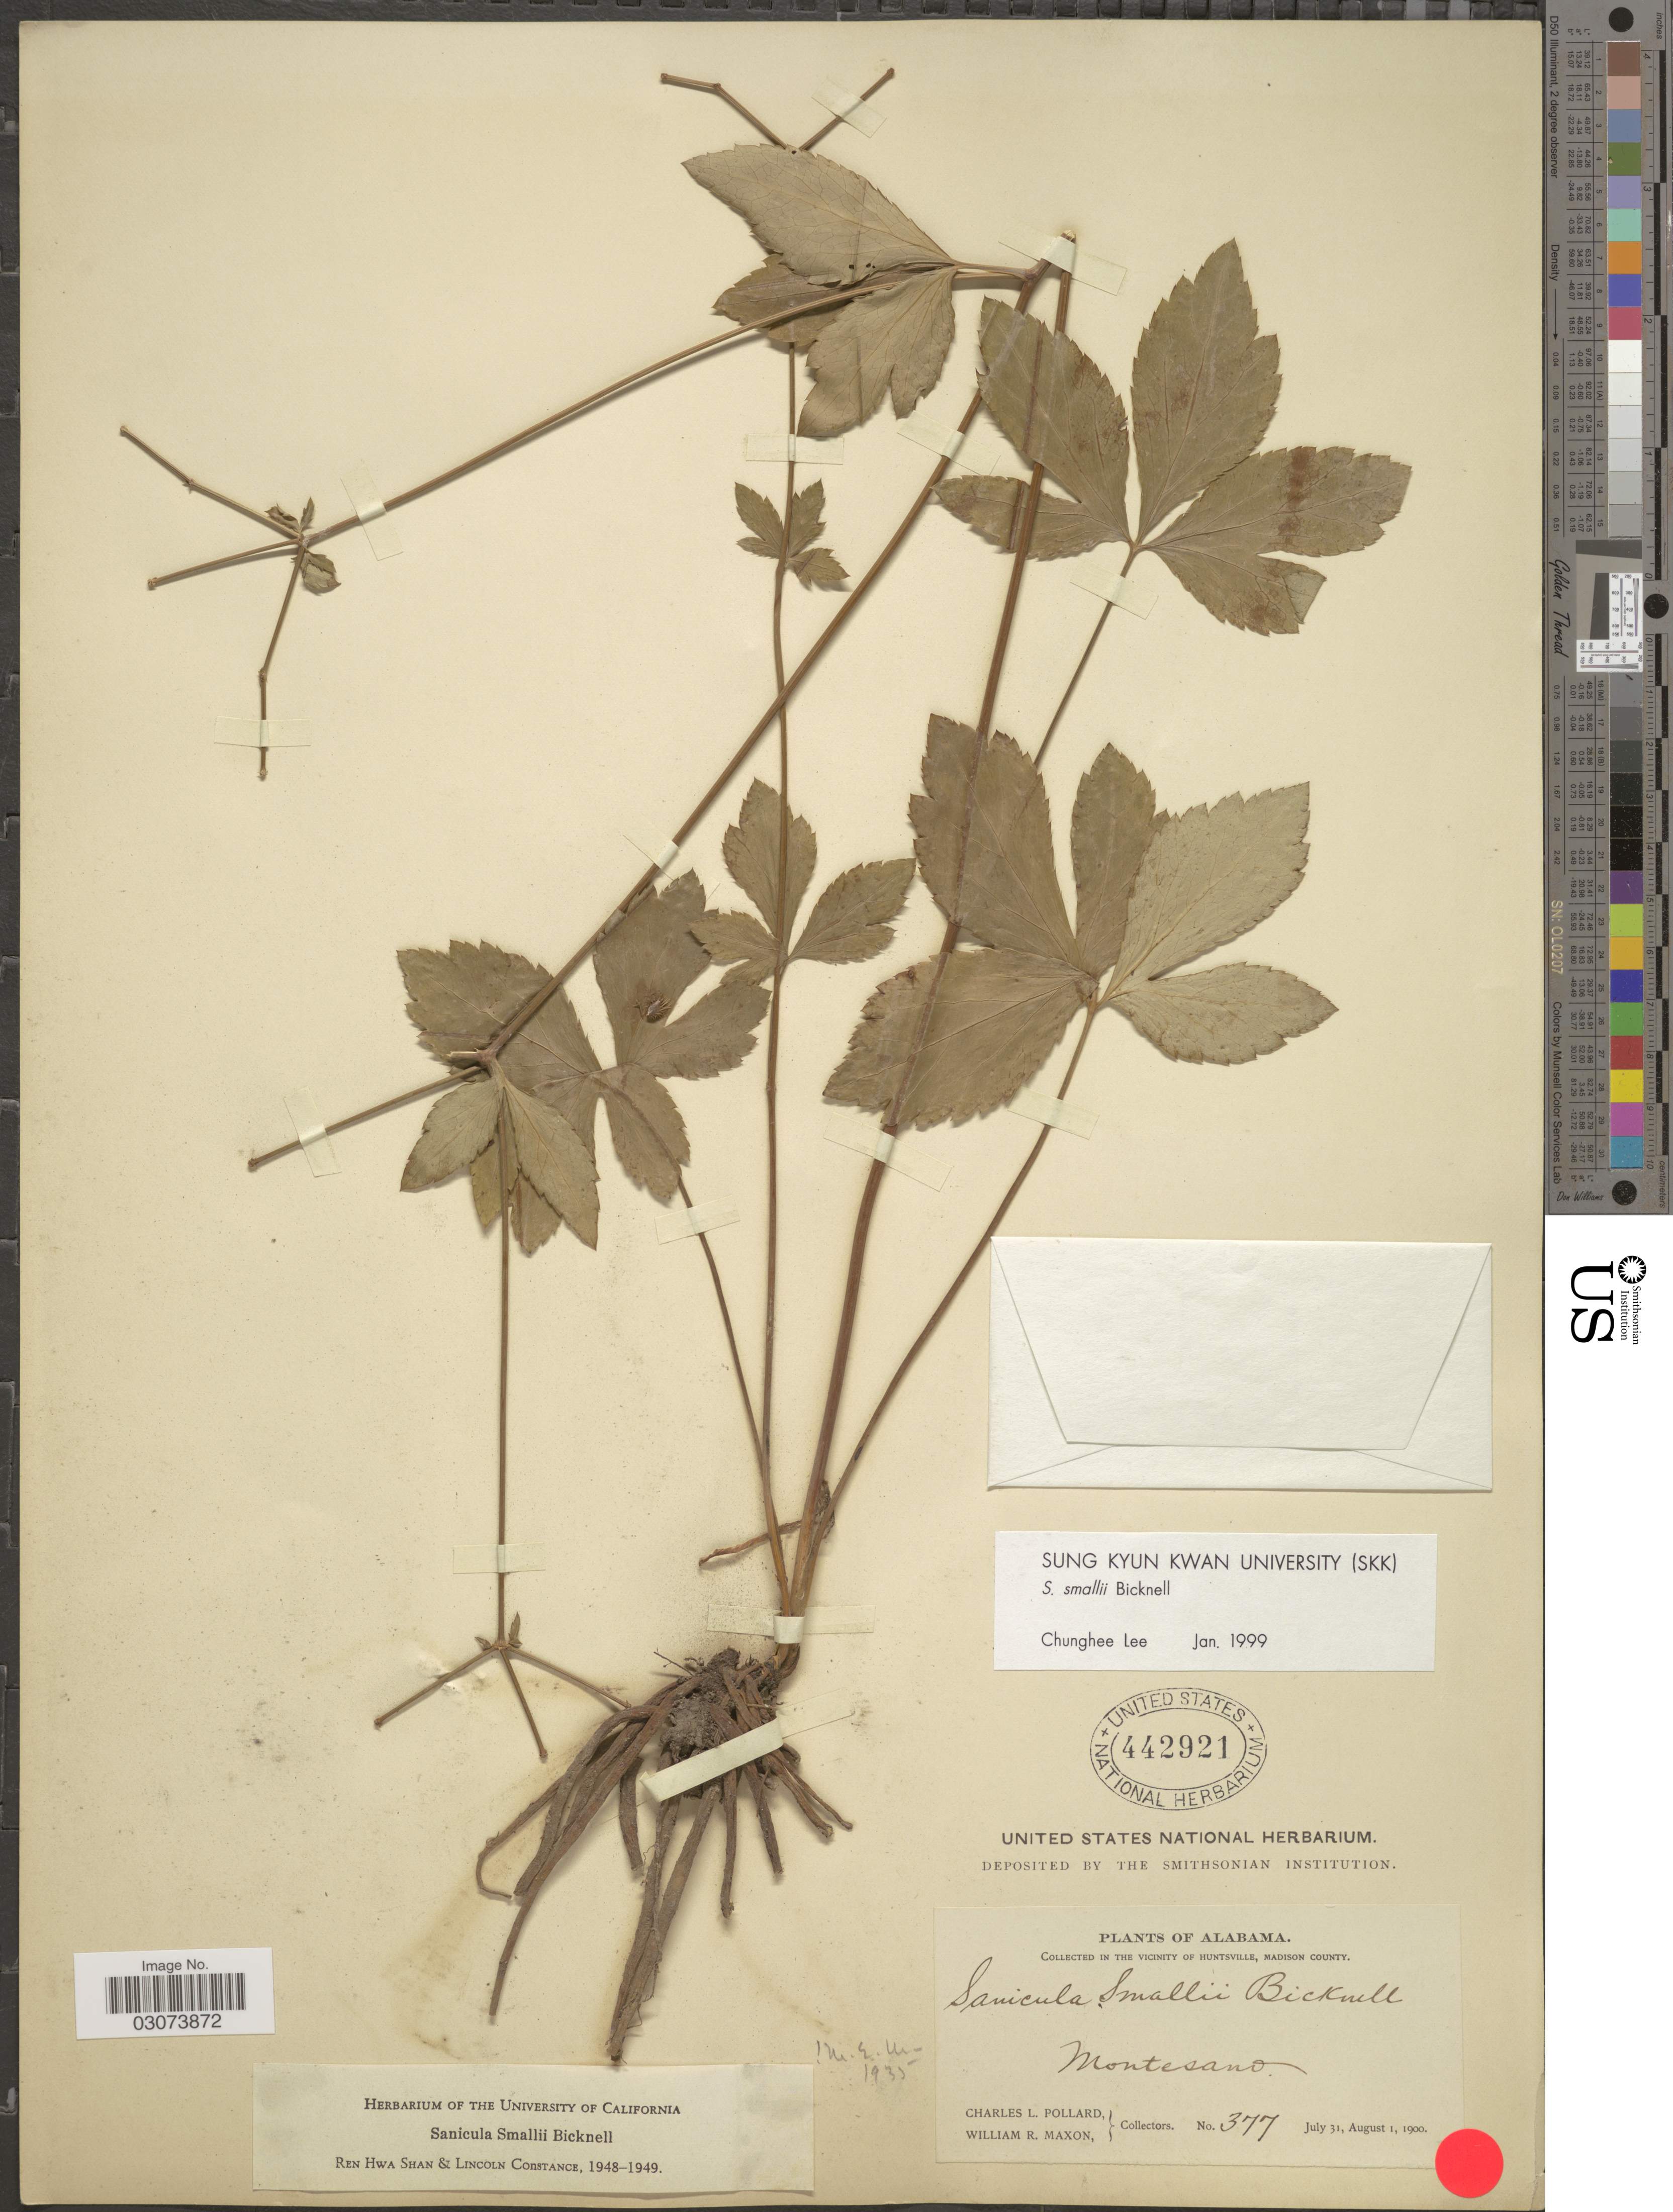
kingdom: Plantae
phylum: Tracheophyta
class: Magnoliopsida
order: Apiales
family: Apiaceae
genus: Sanicula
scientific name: Sanicula smallii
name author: E.P. Bicknell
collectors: C. L. Pollard & W. R. Maxon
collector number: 377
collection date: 1900-07-31/1900-08-01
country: United States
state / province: Alabama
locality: In the vicinity of Huntsville, Madison County. Montesano.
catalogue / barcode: US 442921